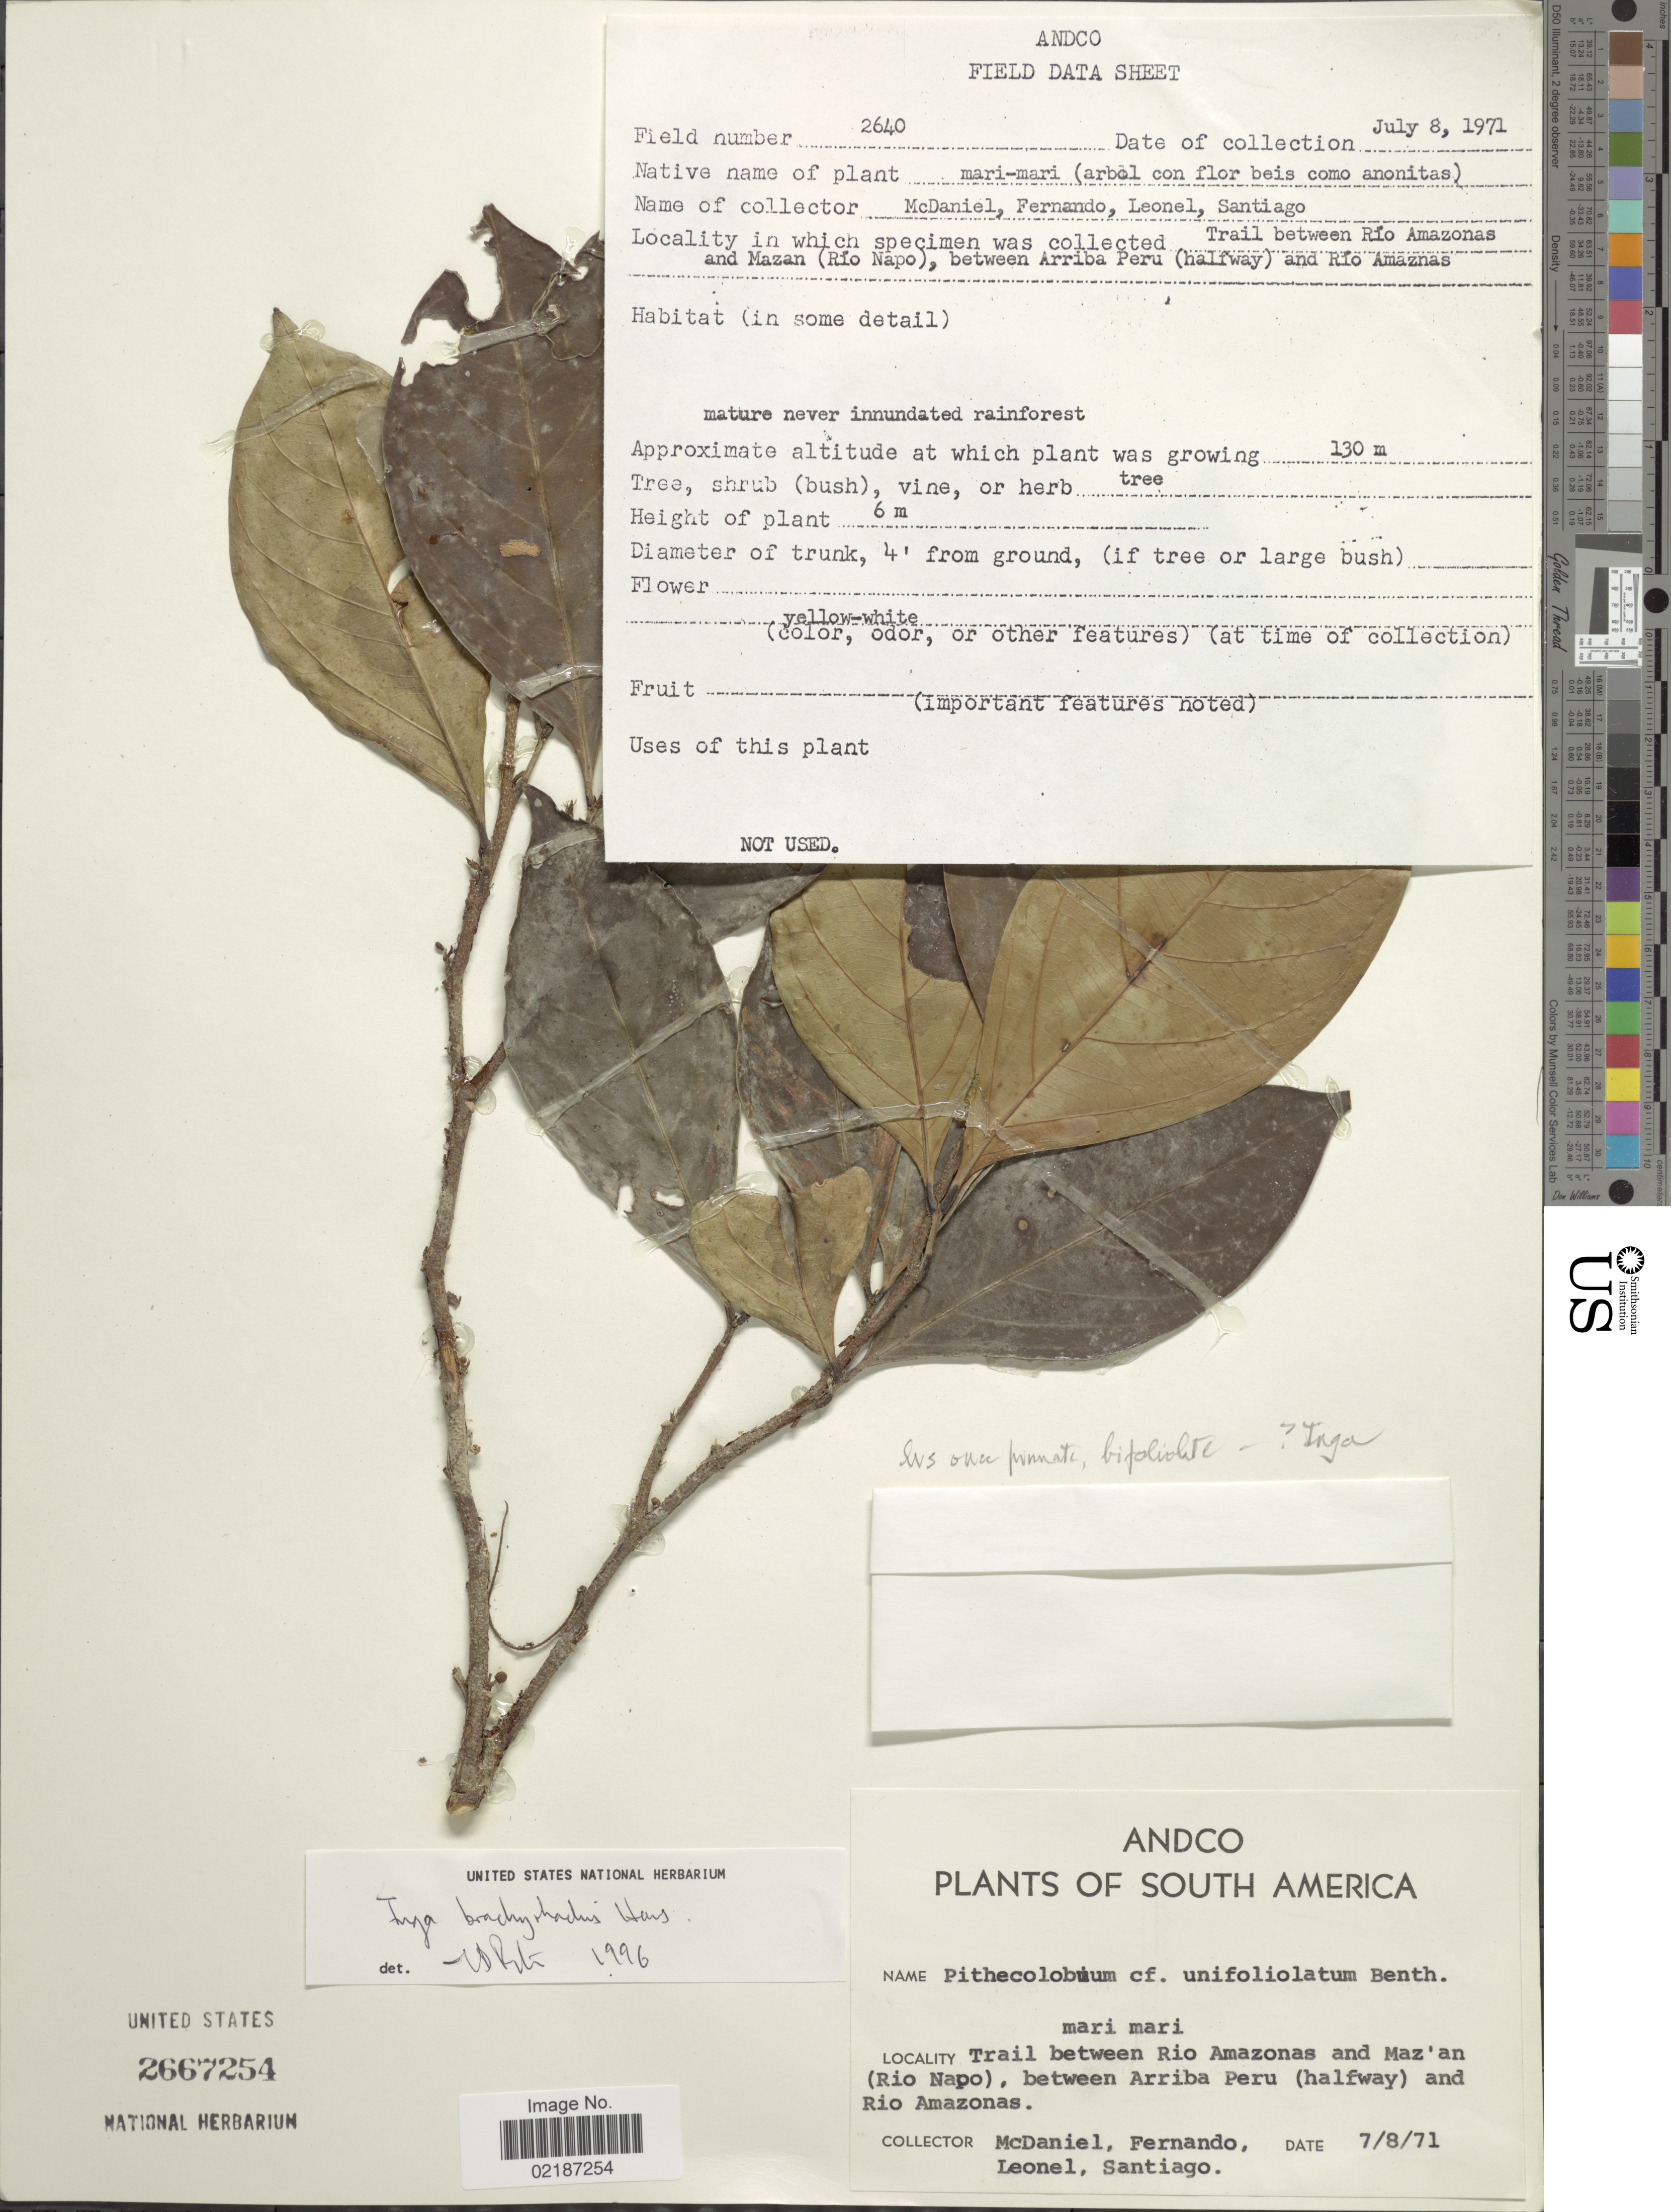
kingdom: Plantae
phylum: Tracheophyta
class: Magnoliopsida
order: Fabales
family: Fabaceae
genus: Inga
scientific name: Inga brachyrhachis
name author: Harms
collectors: -- McDaniel, -- Fernando, -- Leonel & -. Santiago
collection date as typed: Transcribed d/m/y: 7/8/71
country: Peru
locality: South America, trail between Rio Amazonas and Maz'an (Rio Napo), between Arriba Peru (halfwau) and Rio Amazonas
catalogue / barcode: US 2667254